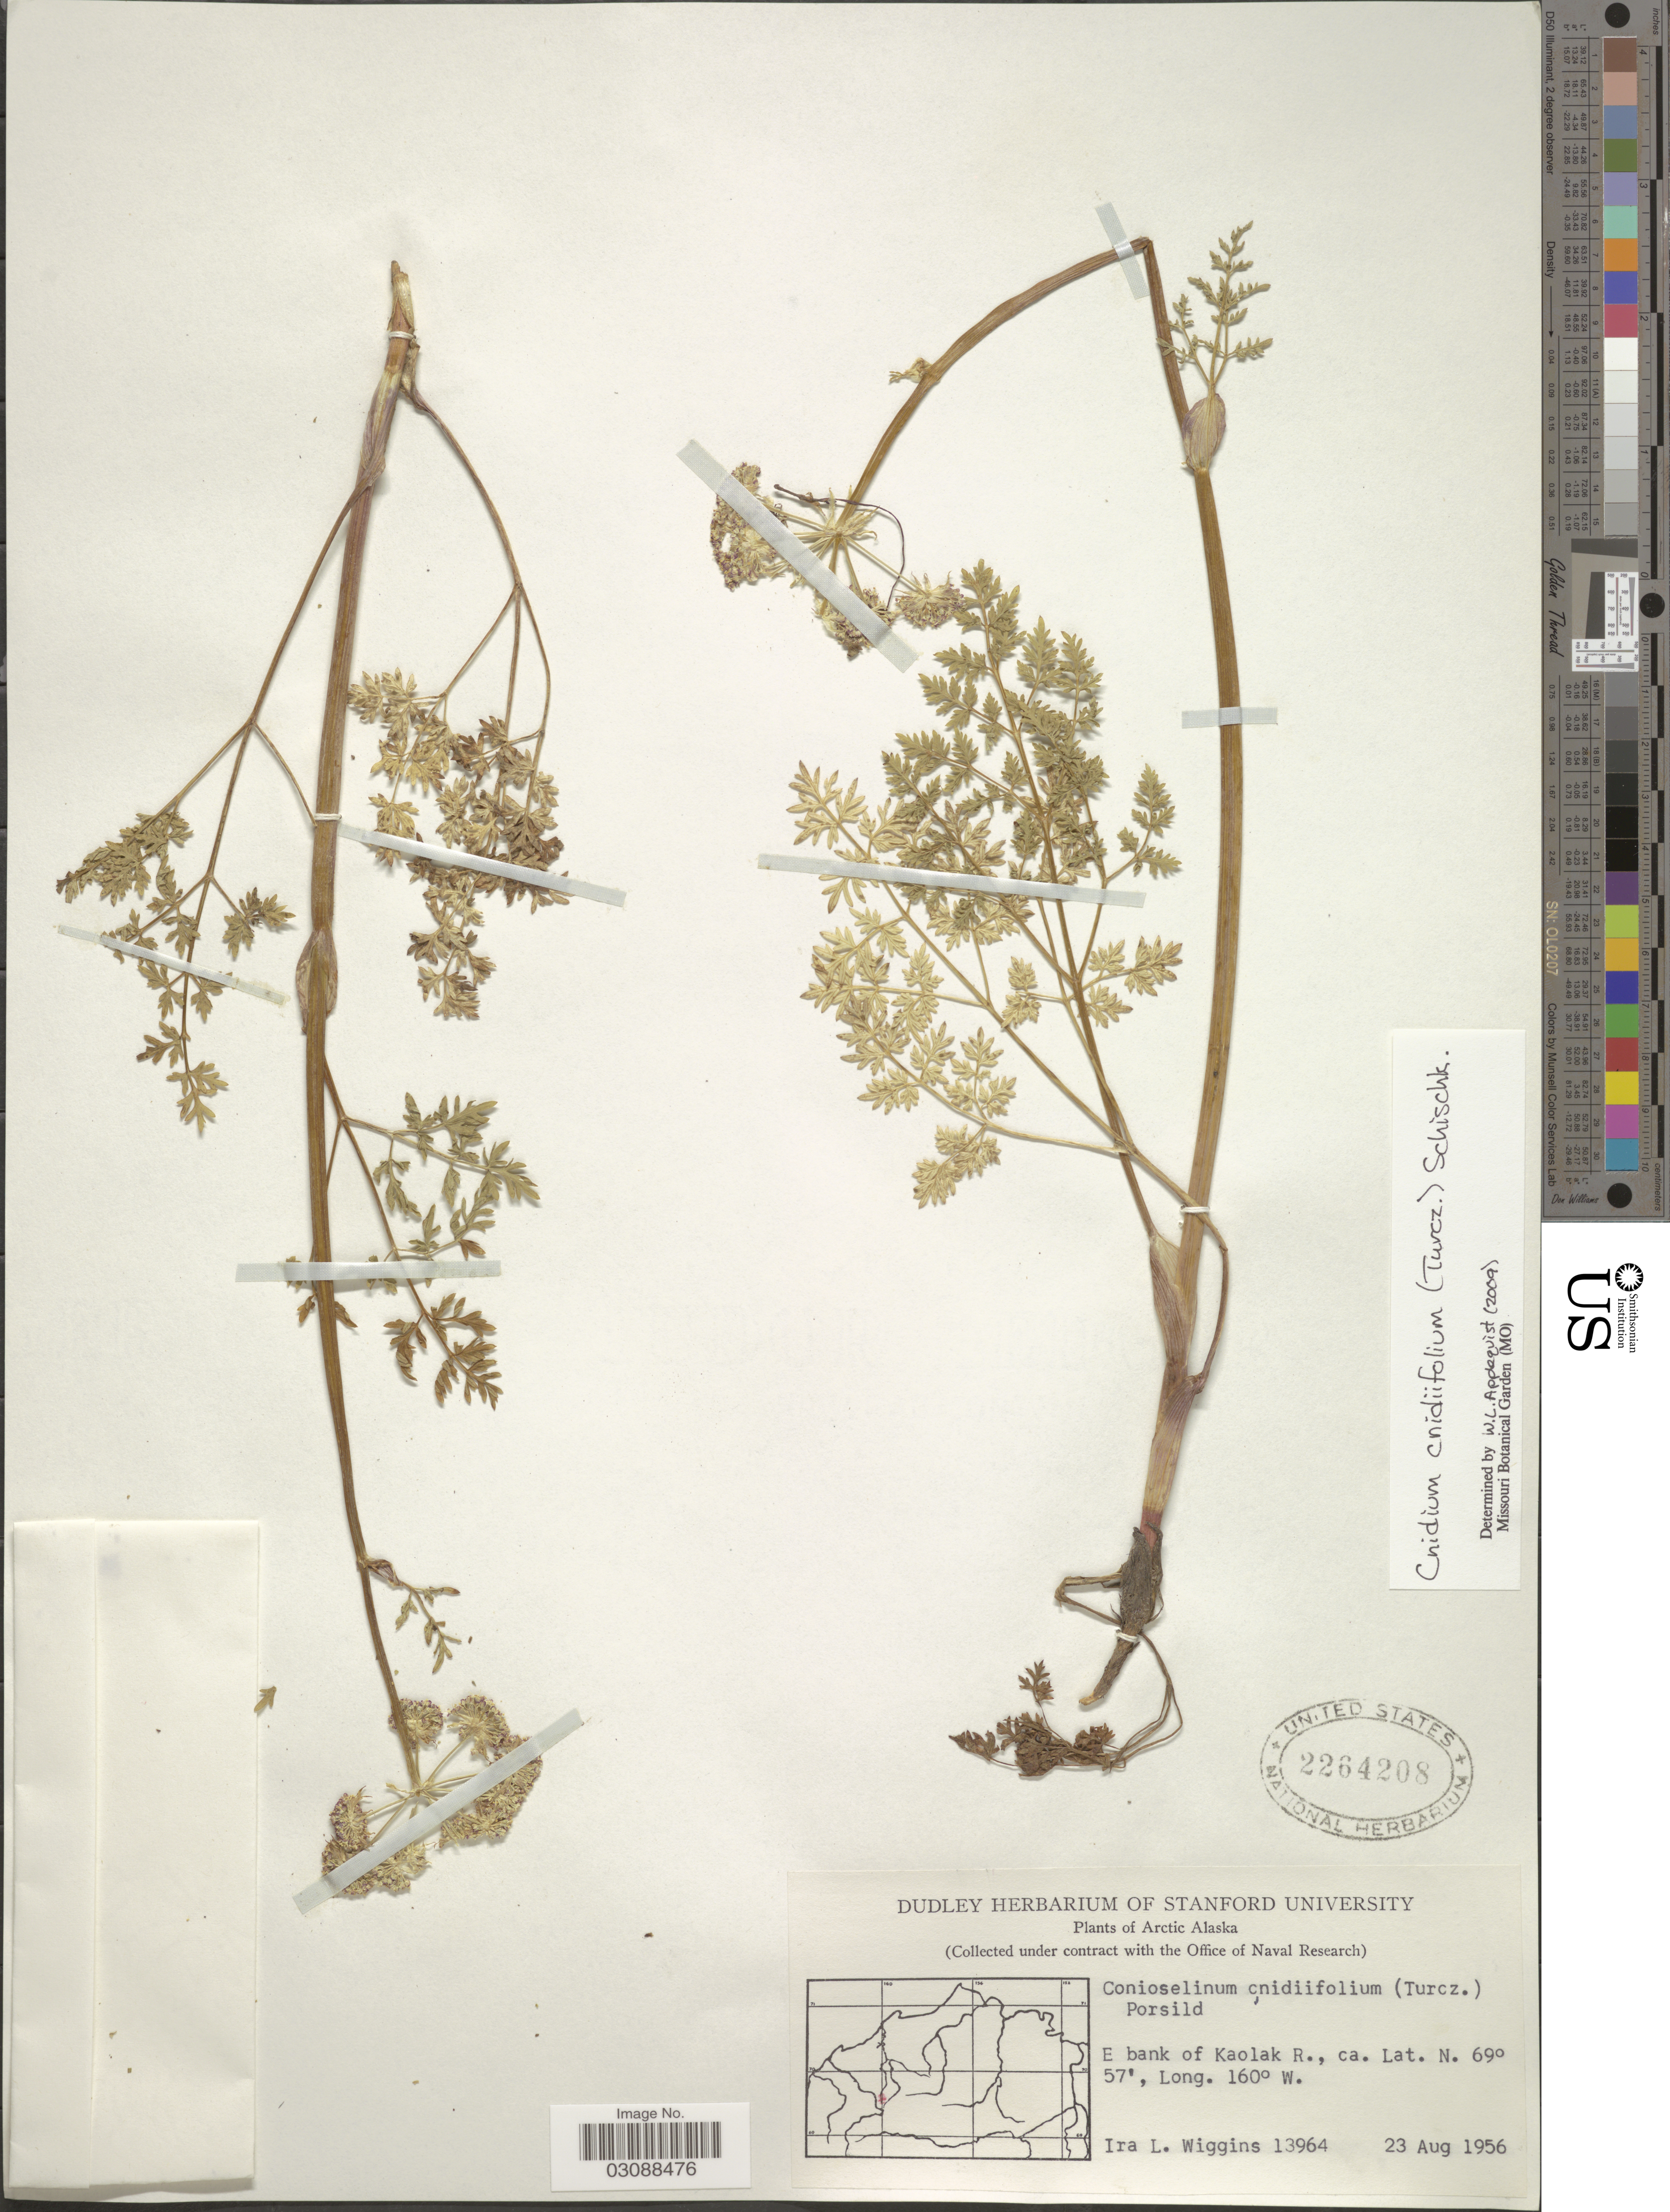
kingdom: Plantae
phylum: Tracheophyta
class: Magnoliopsida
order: Apiales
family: Apiaceae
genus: Cnidium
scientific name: Cnidium cnidiifolium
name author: (Turcz.) Schischk.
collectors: I. L. Wiggins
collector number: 13964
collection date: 1956-08-23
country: United States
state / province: Alaska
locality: Arctic Alaska. E bank of Kaolak R.,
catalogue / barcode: US 2264208